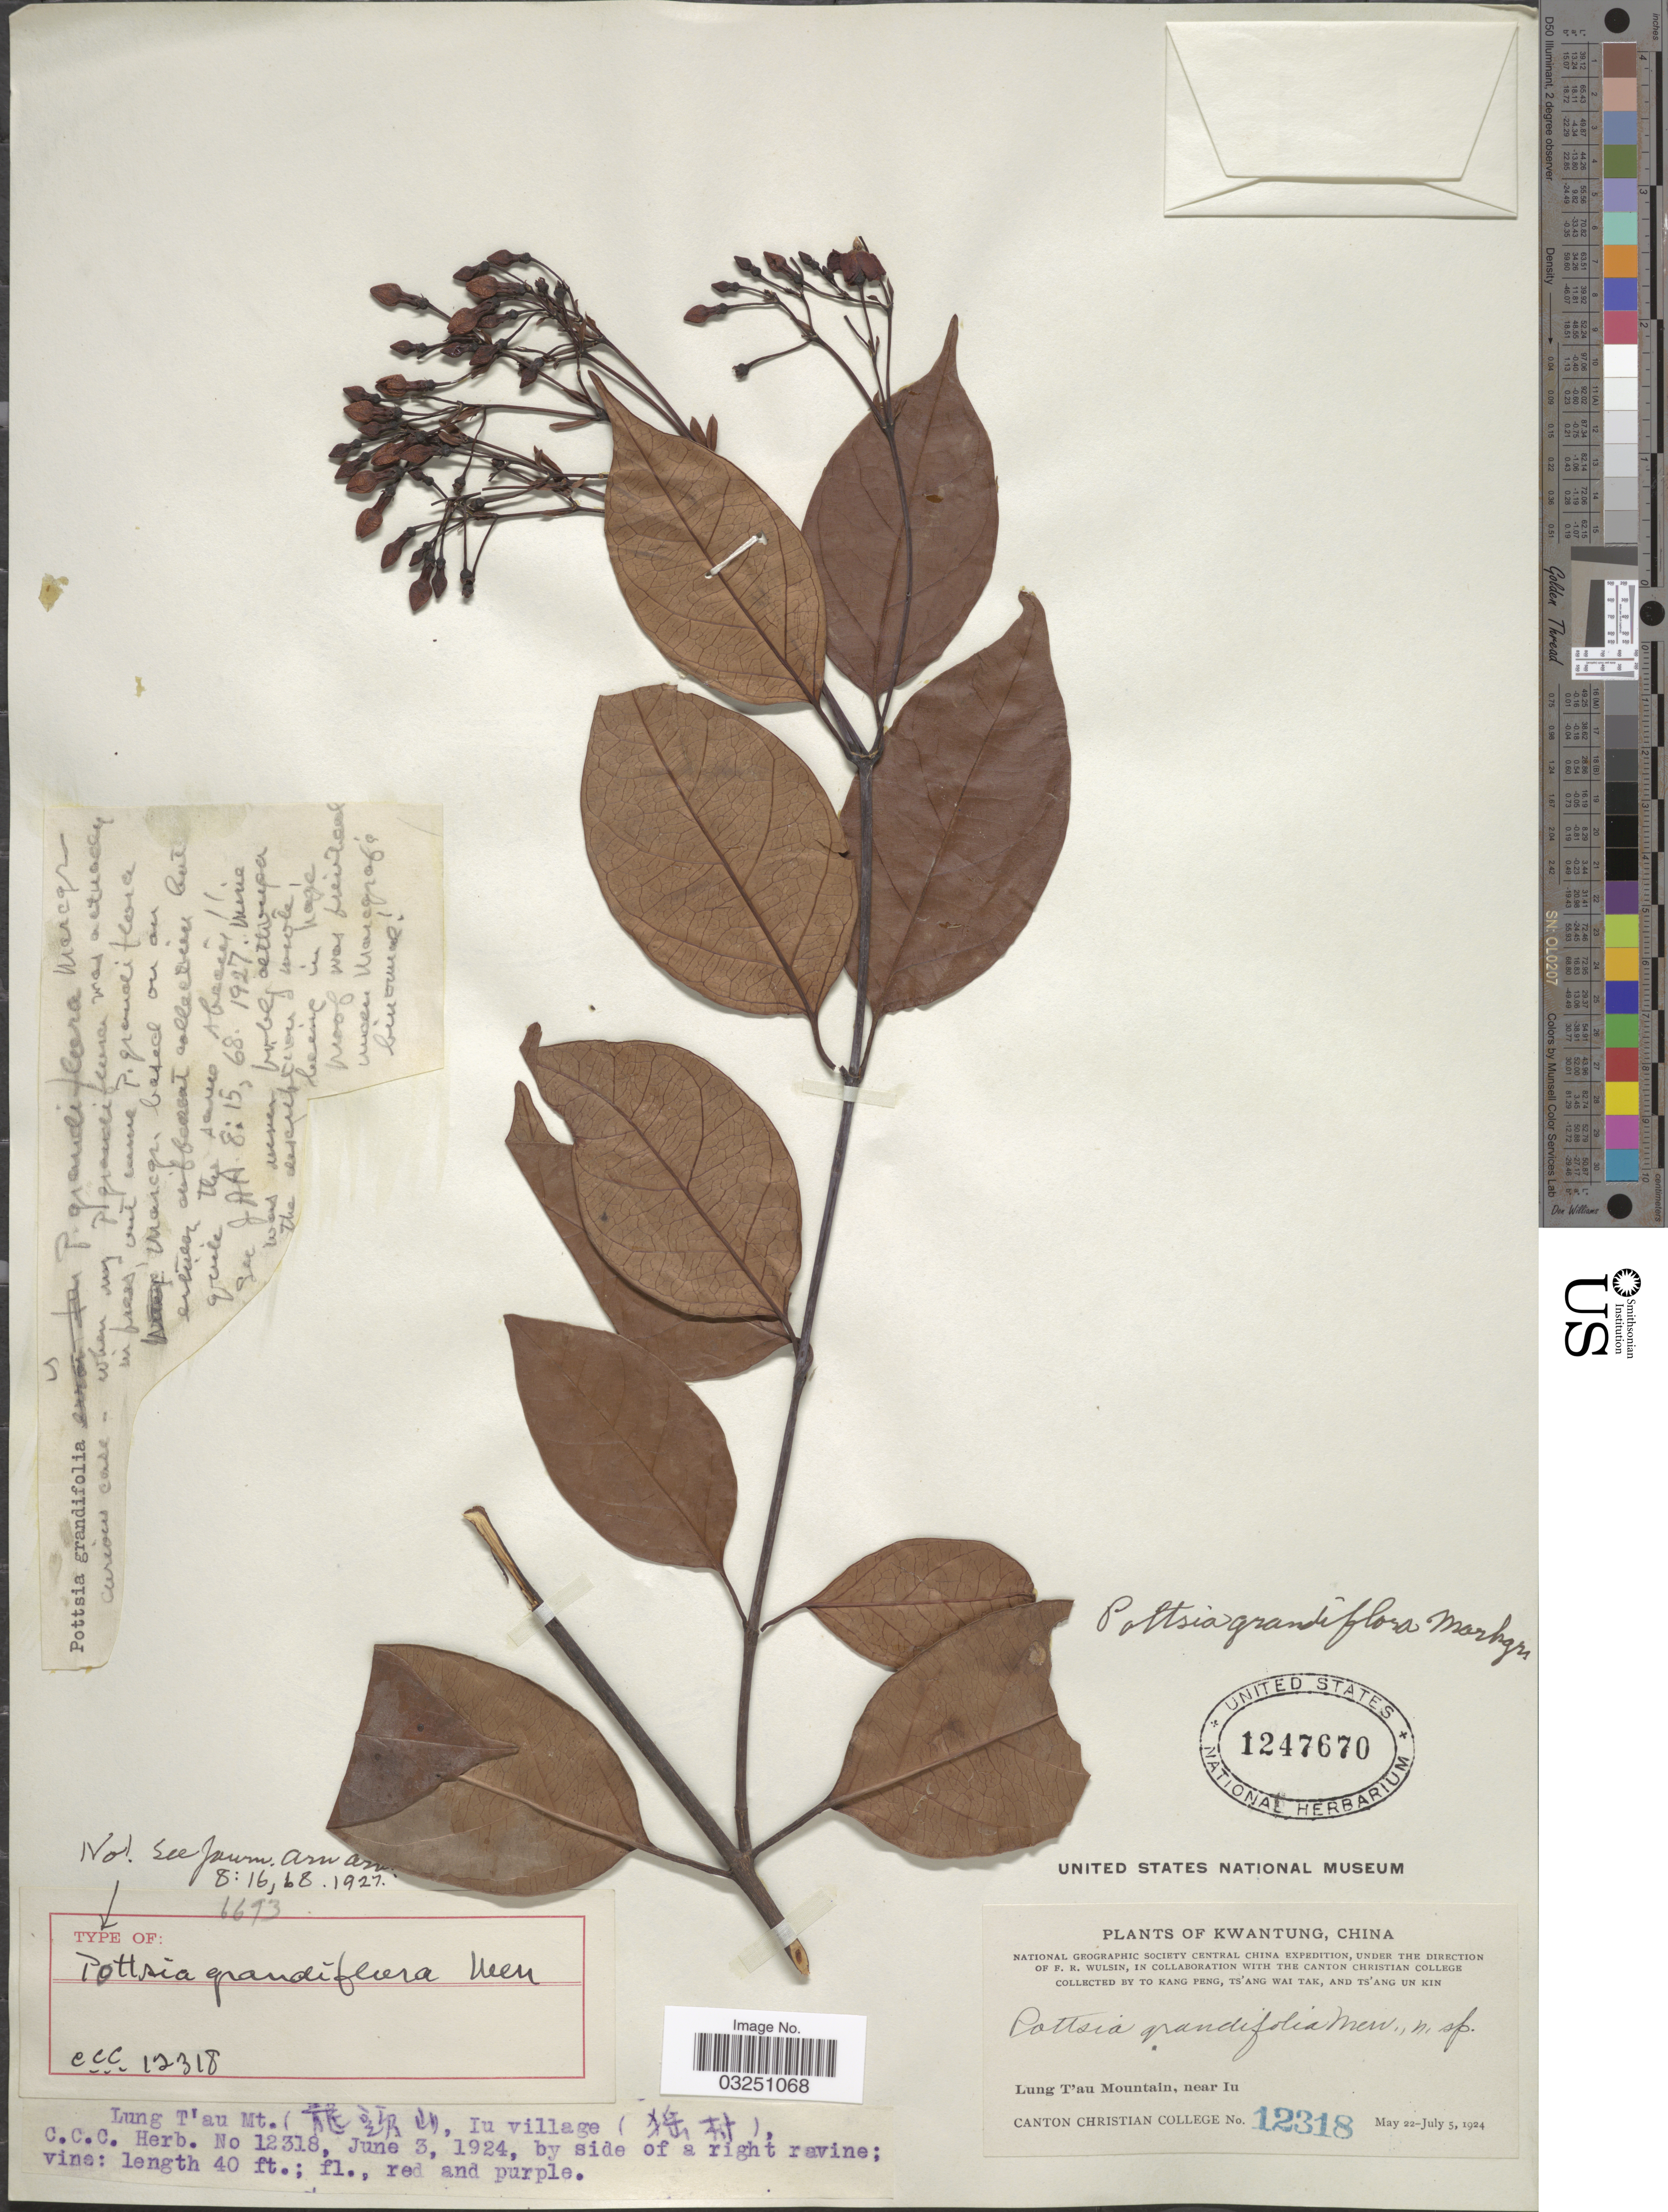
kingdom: Plantae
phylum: Tracheophyta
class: Magnoliopsida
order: Gentianales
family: Apocynaceae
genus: Pottsia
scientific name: Pottsia grandiflora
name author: Markgr.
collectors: K. Peng, W. T. Tsang & Ts' Ang Un Kin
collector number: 12318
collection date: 1924-06-03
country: China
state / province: Guangdong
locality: Kwangtung, Lung T'au Mountain, near Iu. (X, Iu village (X).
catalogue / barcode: US 1247670